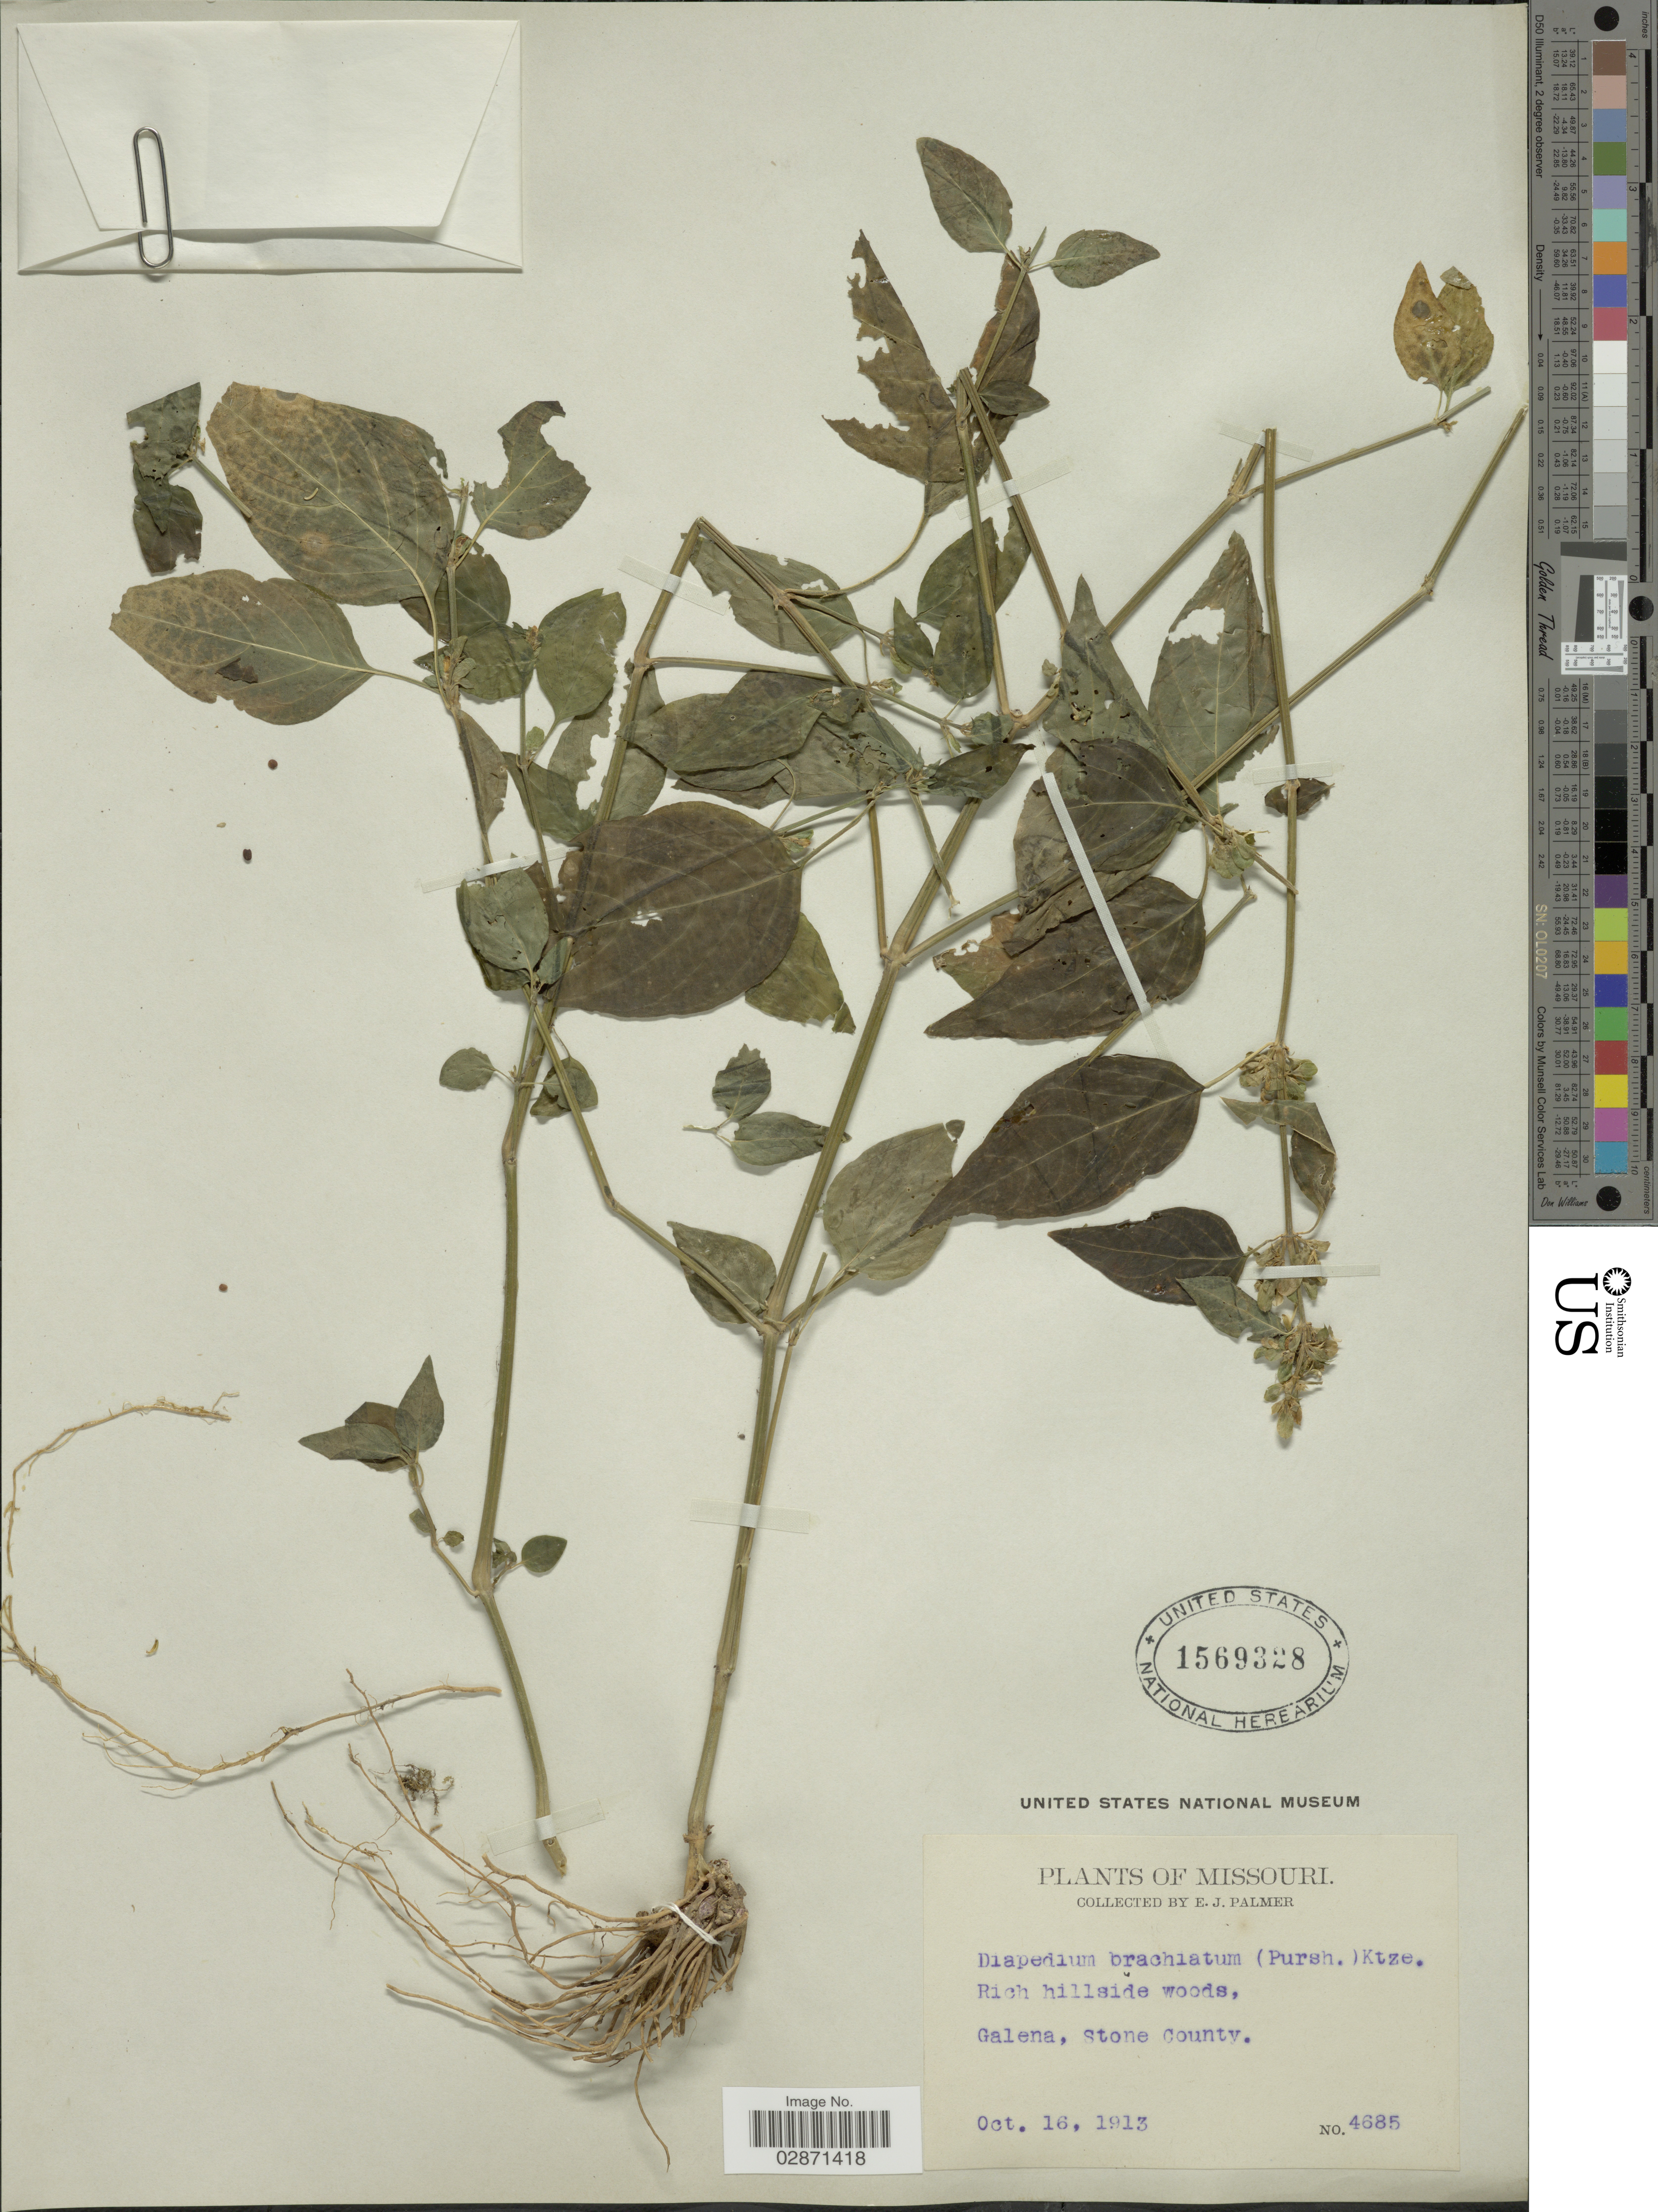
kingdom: Plantae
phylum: Tracheophyta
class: Magnoliopsida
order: Lamiales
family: Acanthaceae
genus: Dicliptera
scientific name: Dicliptera brachiata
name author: (Pursh) Spreng.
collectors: E. J. Palmer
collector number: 4685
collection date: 1913-10-16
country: United States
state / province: Missouri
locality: Galena, Stone County.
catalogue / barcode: US 1569328